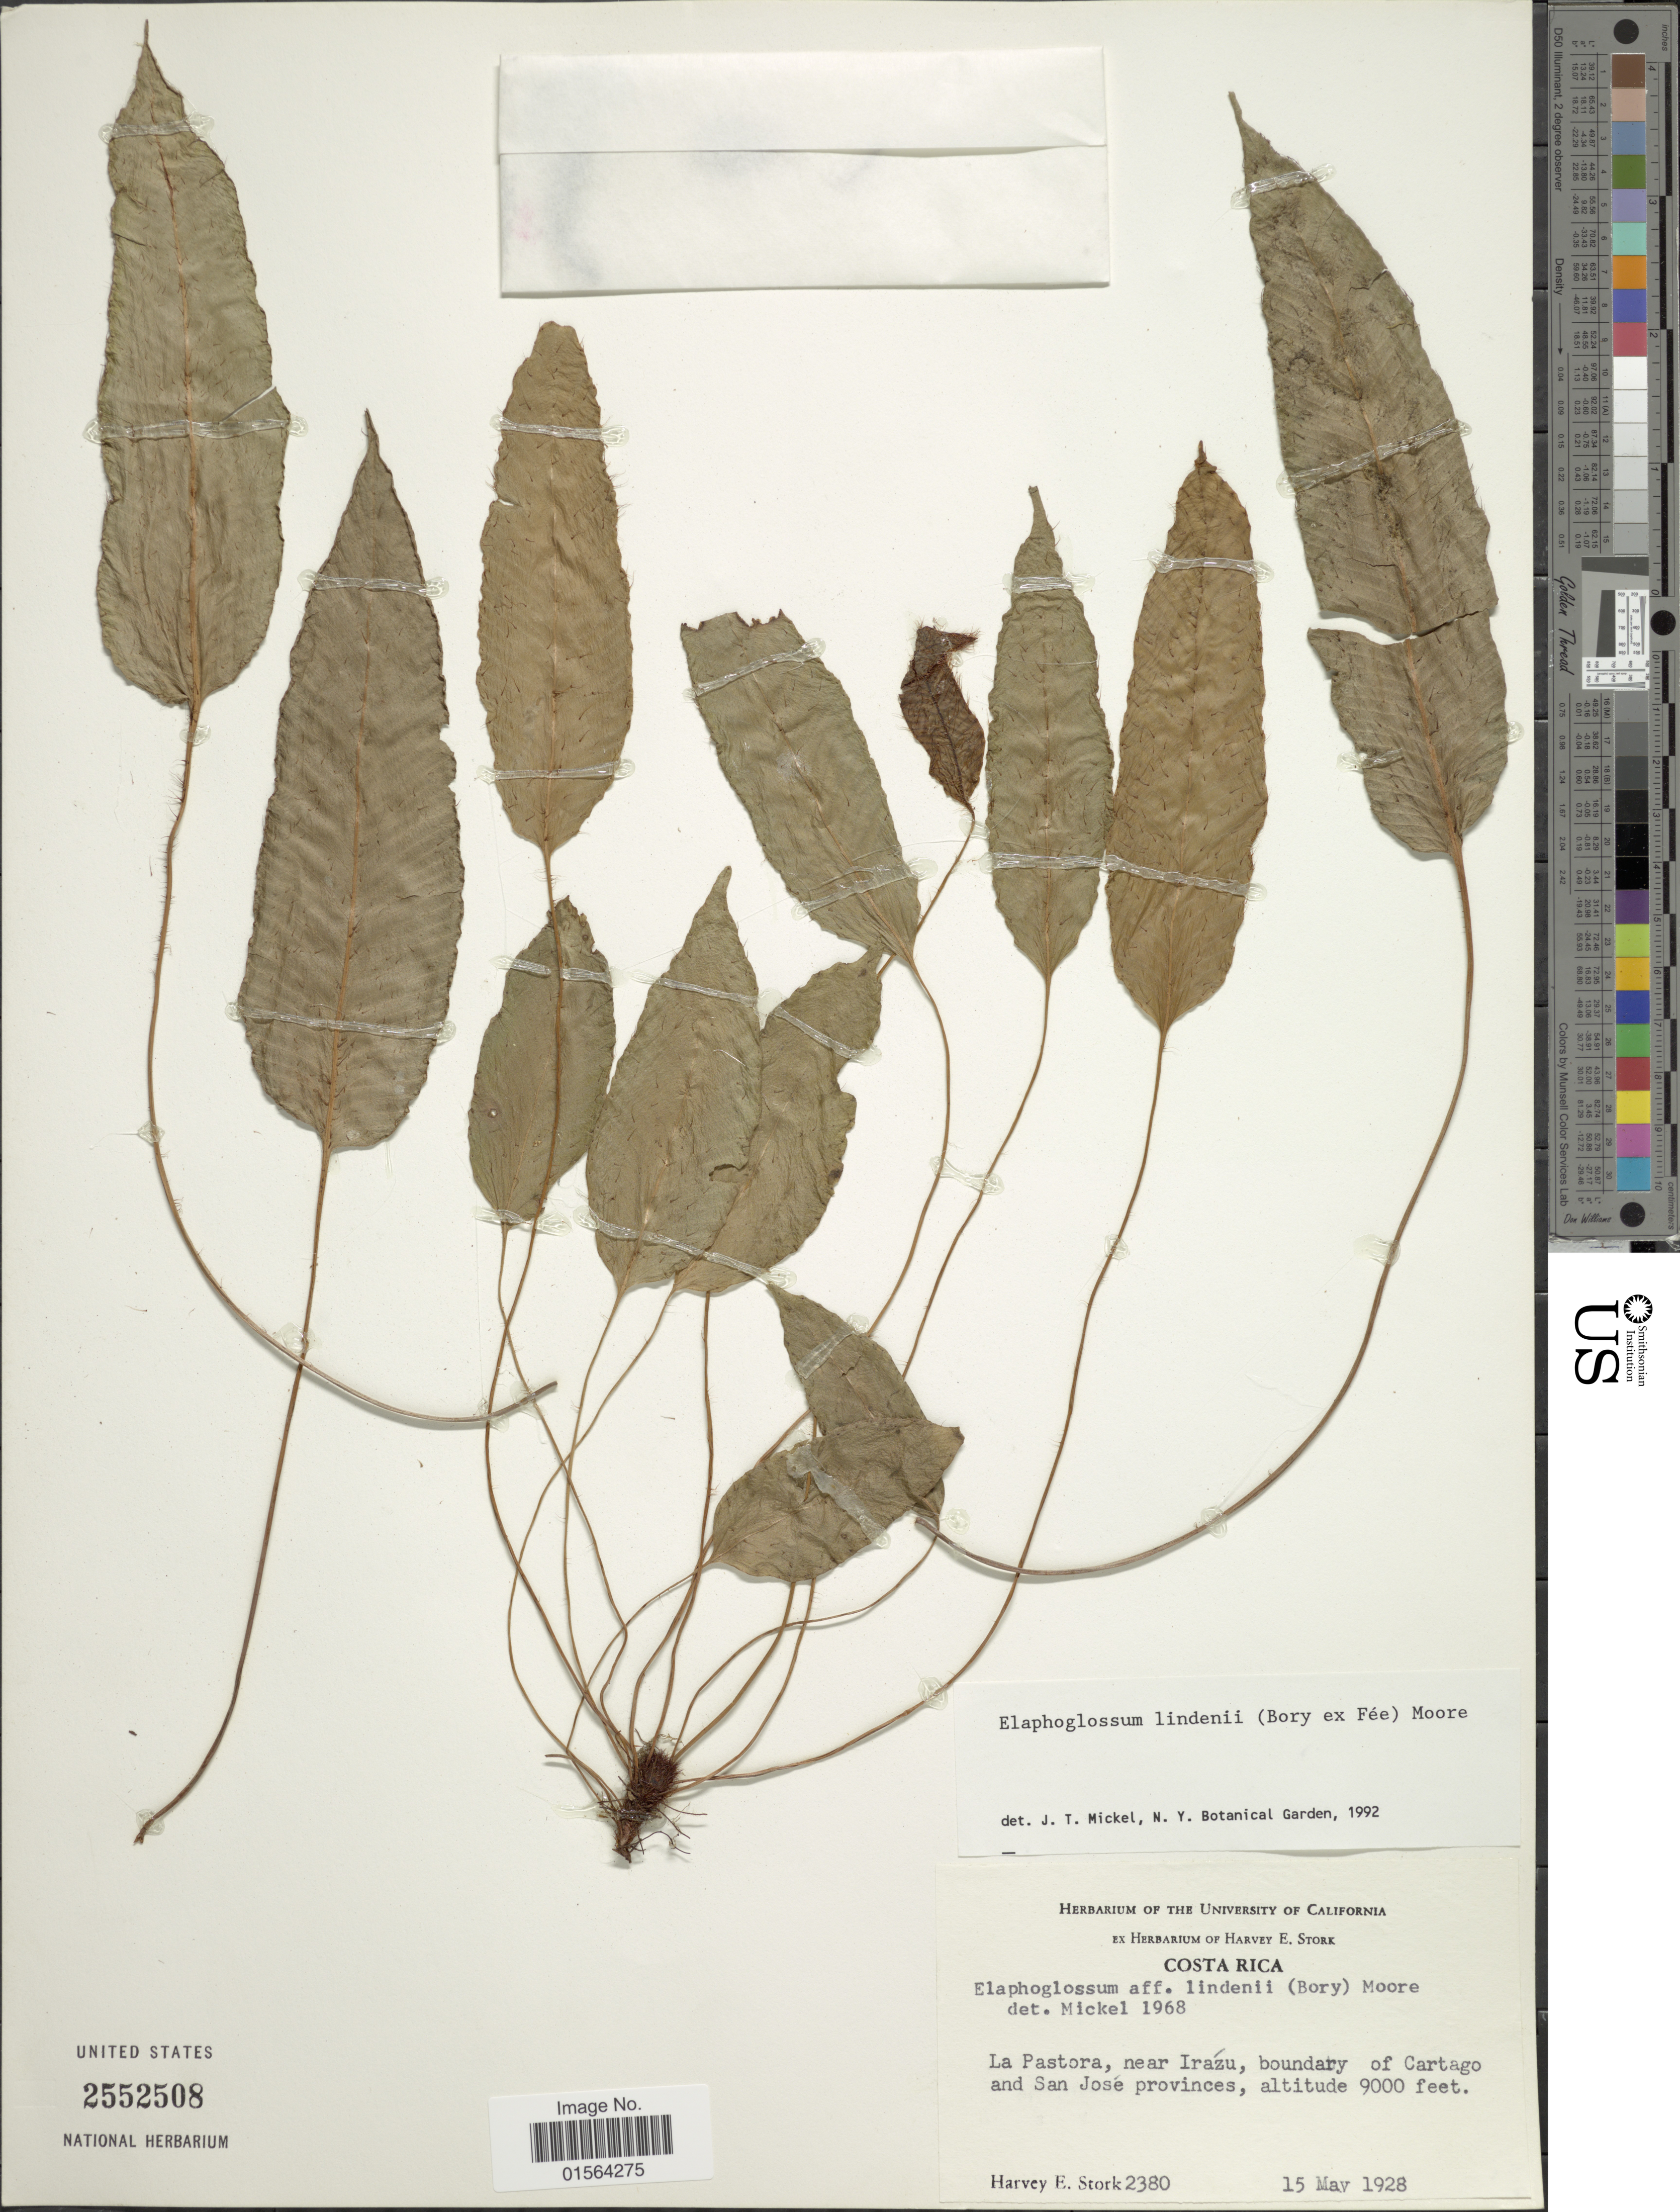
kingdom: Plantae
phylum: Tracheophyta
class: Polypodiopsida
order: Polypodiales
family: Dryopteridaceae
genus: Elaphoglossum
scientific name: Elaphoglossum lindenii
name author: (Bory ex Fée) T. Moore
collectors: H. E. Stork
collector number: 2380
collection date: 1928-05-15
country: Costa Rica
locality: Las Pastora, near Irazu, boundary of Cartgao and San Jose provinces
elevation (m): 2743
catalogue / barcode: US 2552508